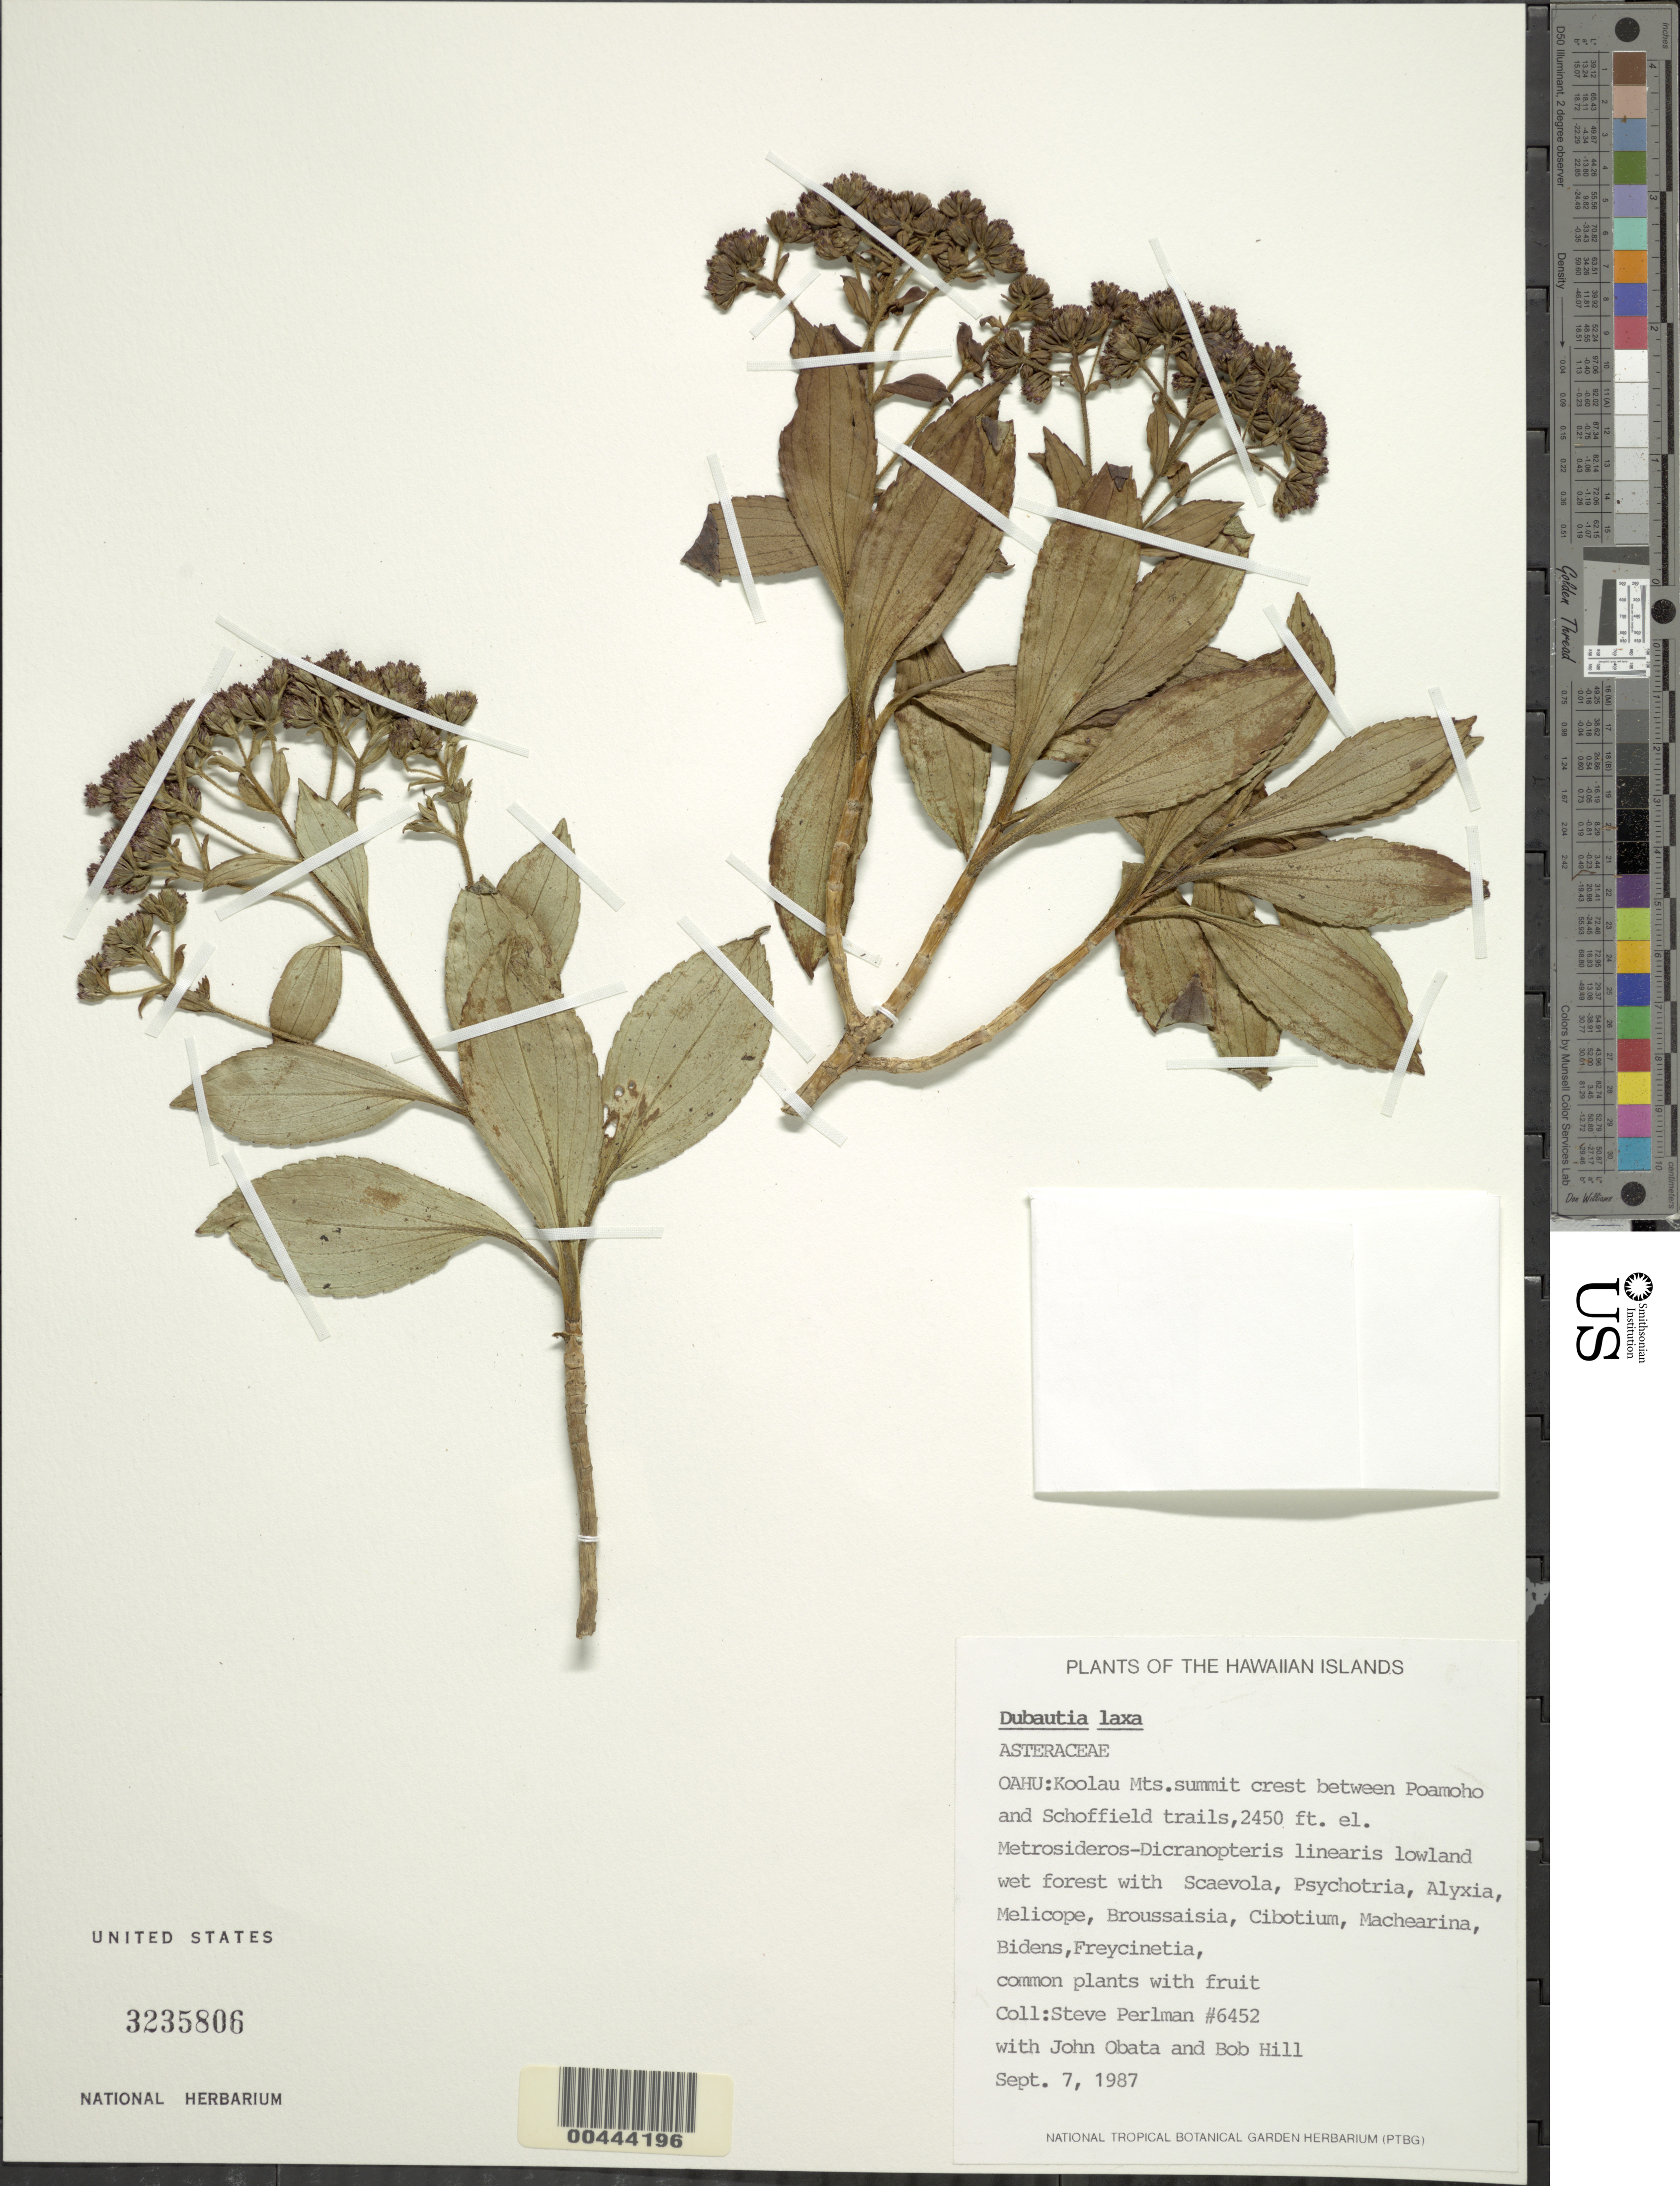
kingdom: Plantae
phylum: Tracheophyta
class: Magnoliopsida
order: Asterales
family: Asteraceae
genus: Dubautia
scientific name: Dubautia laxa subsp. laxa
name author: Hook. & Arn.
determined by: Carr, G. D.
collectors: S. P. Perlman, J. Obata & B. Hill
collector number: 6452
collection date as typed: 7 Sep 1987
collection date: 1987-09-07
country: United States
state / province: Hawaii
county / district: Honolulu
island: Oahu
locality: Koolau Mountains, summit crest between Poamoho and Schofield trails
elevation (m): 747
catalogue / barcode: US 3235806